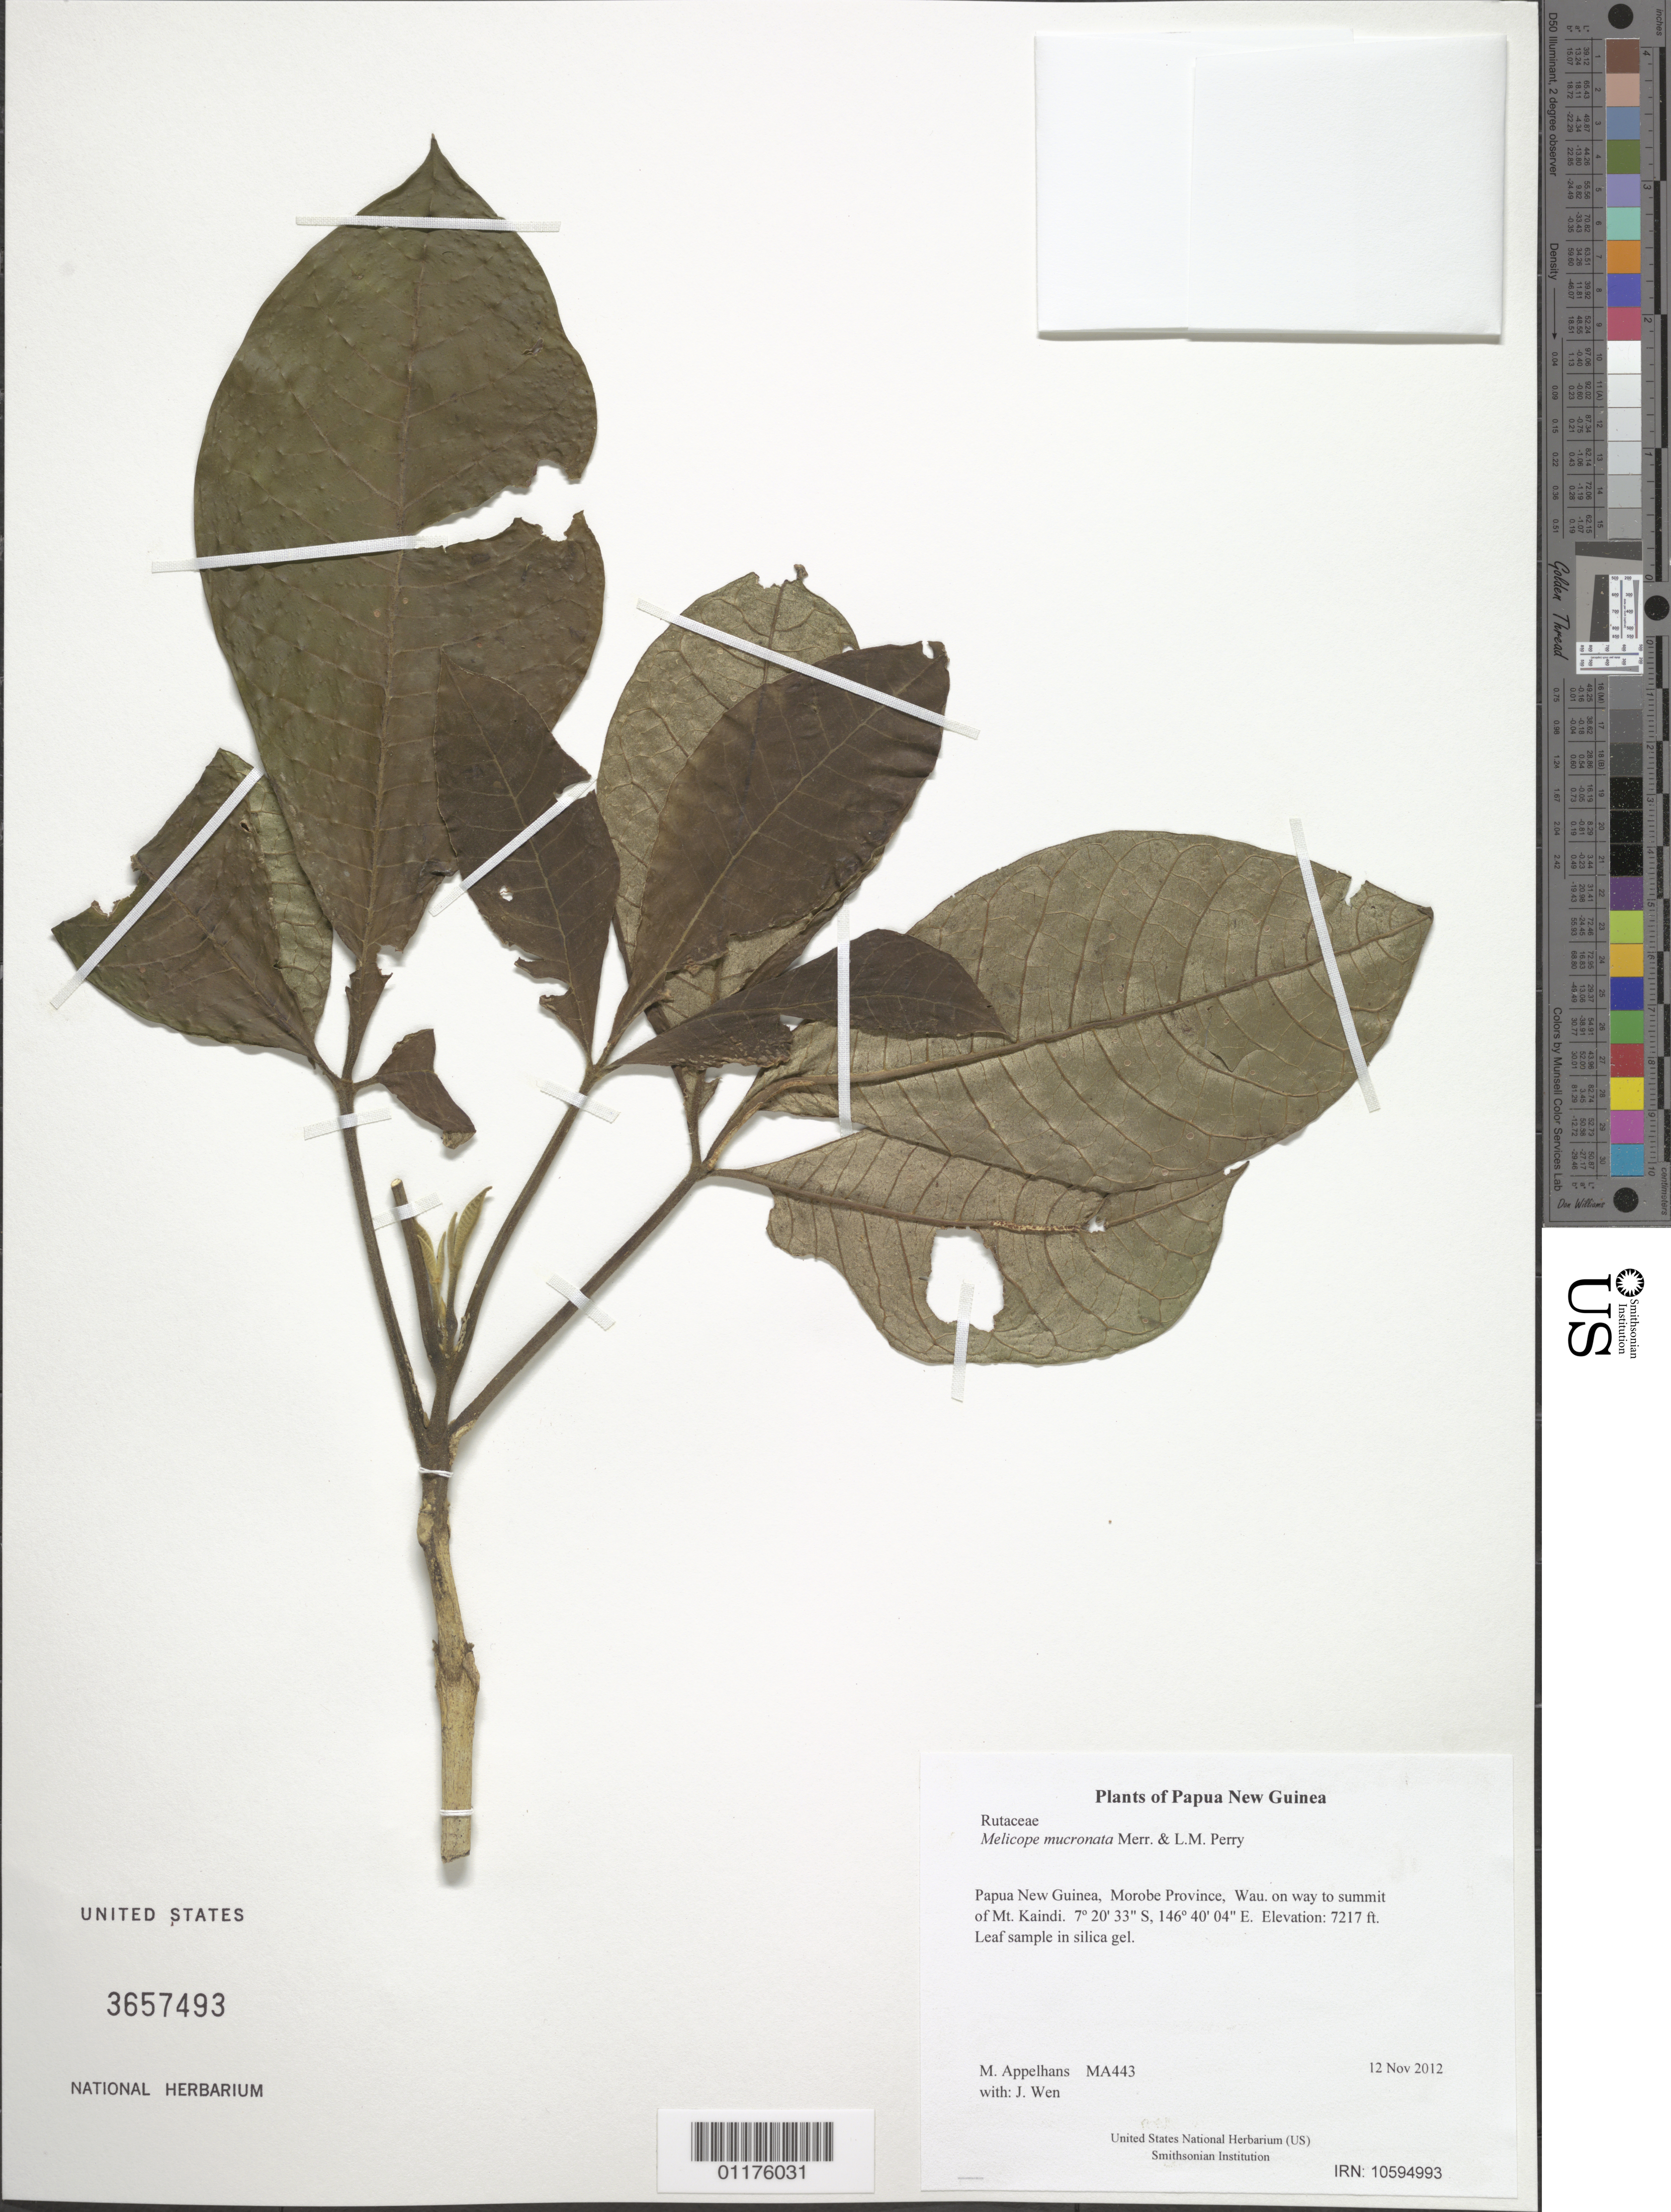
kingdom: Plantae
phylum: Tracheophyta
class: Magnoliopsida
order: Sapindales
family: Rutaceae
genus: Melicope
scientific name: Melicope mucronata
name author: Merr. & L.M. Perry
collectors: J. Wen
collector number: MA443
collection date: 2012-11-12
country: Papua New Guinea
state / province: Morobe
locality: Wau. on way to summit of Mt. Kaindi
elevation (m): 2200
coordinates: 7 20.556 S, 146 40.070 E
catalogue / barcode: US 3657493